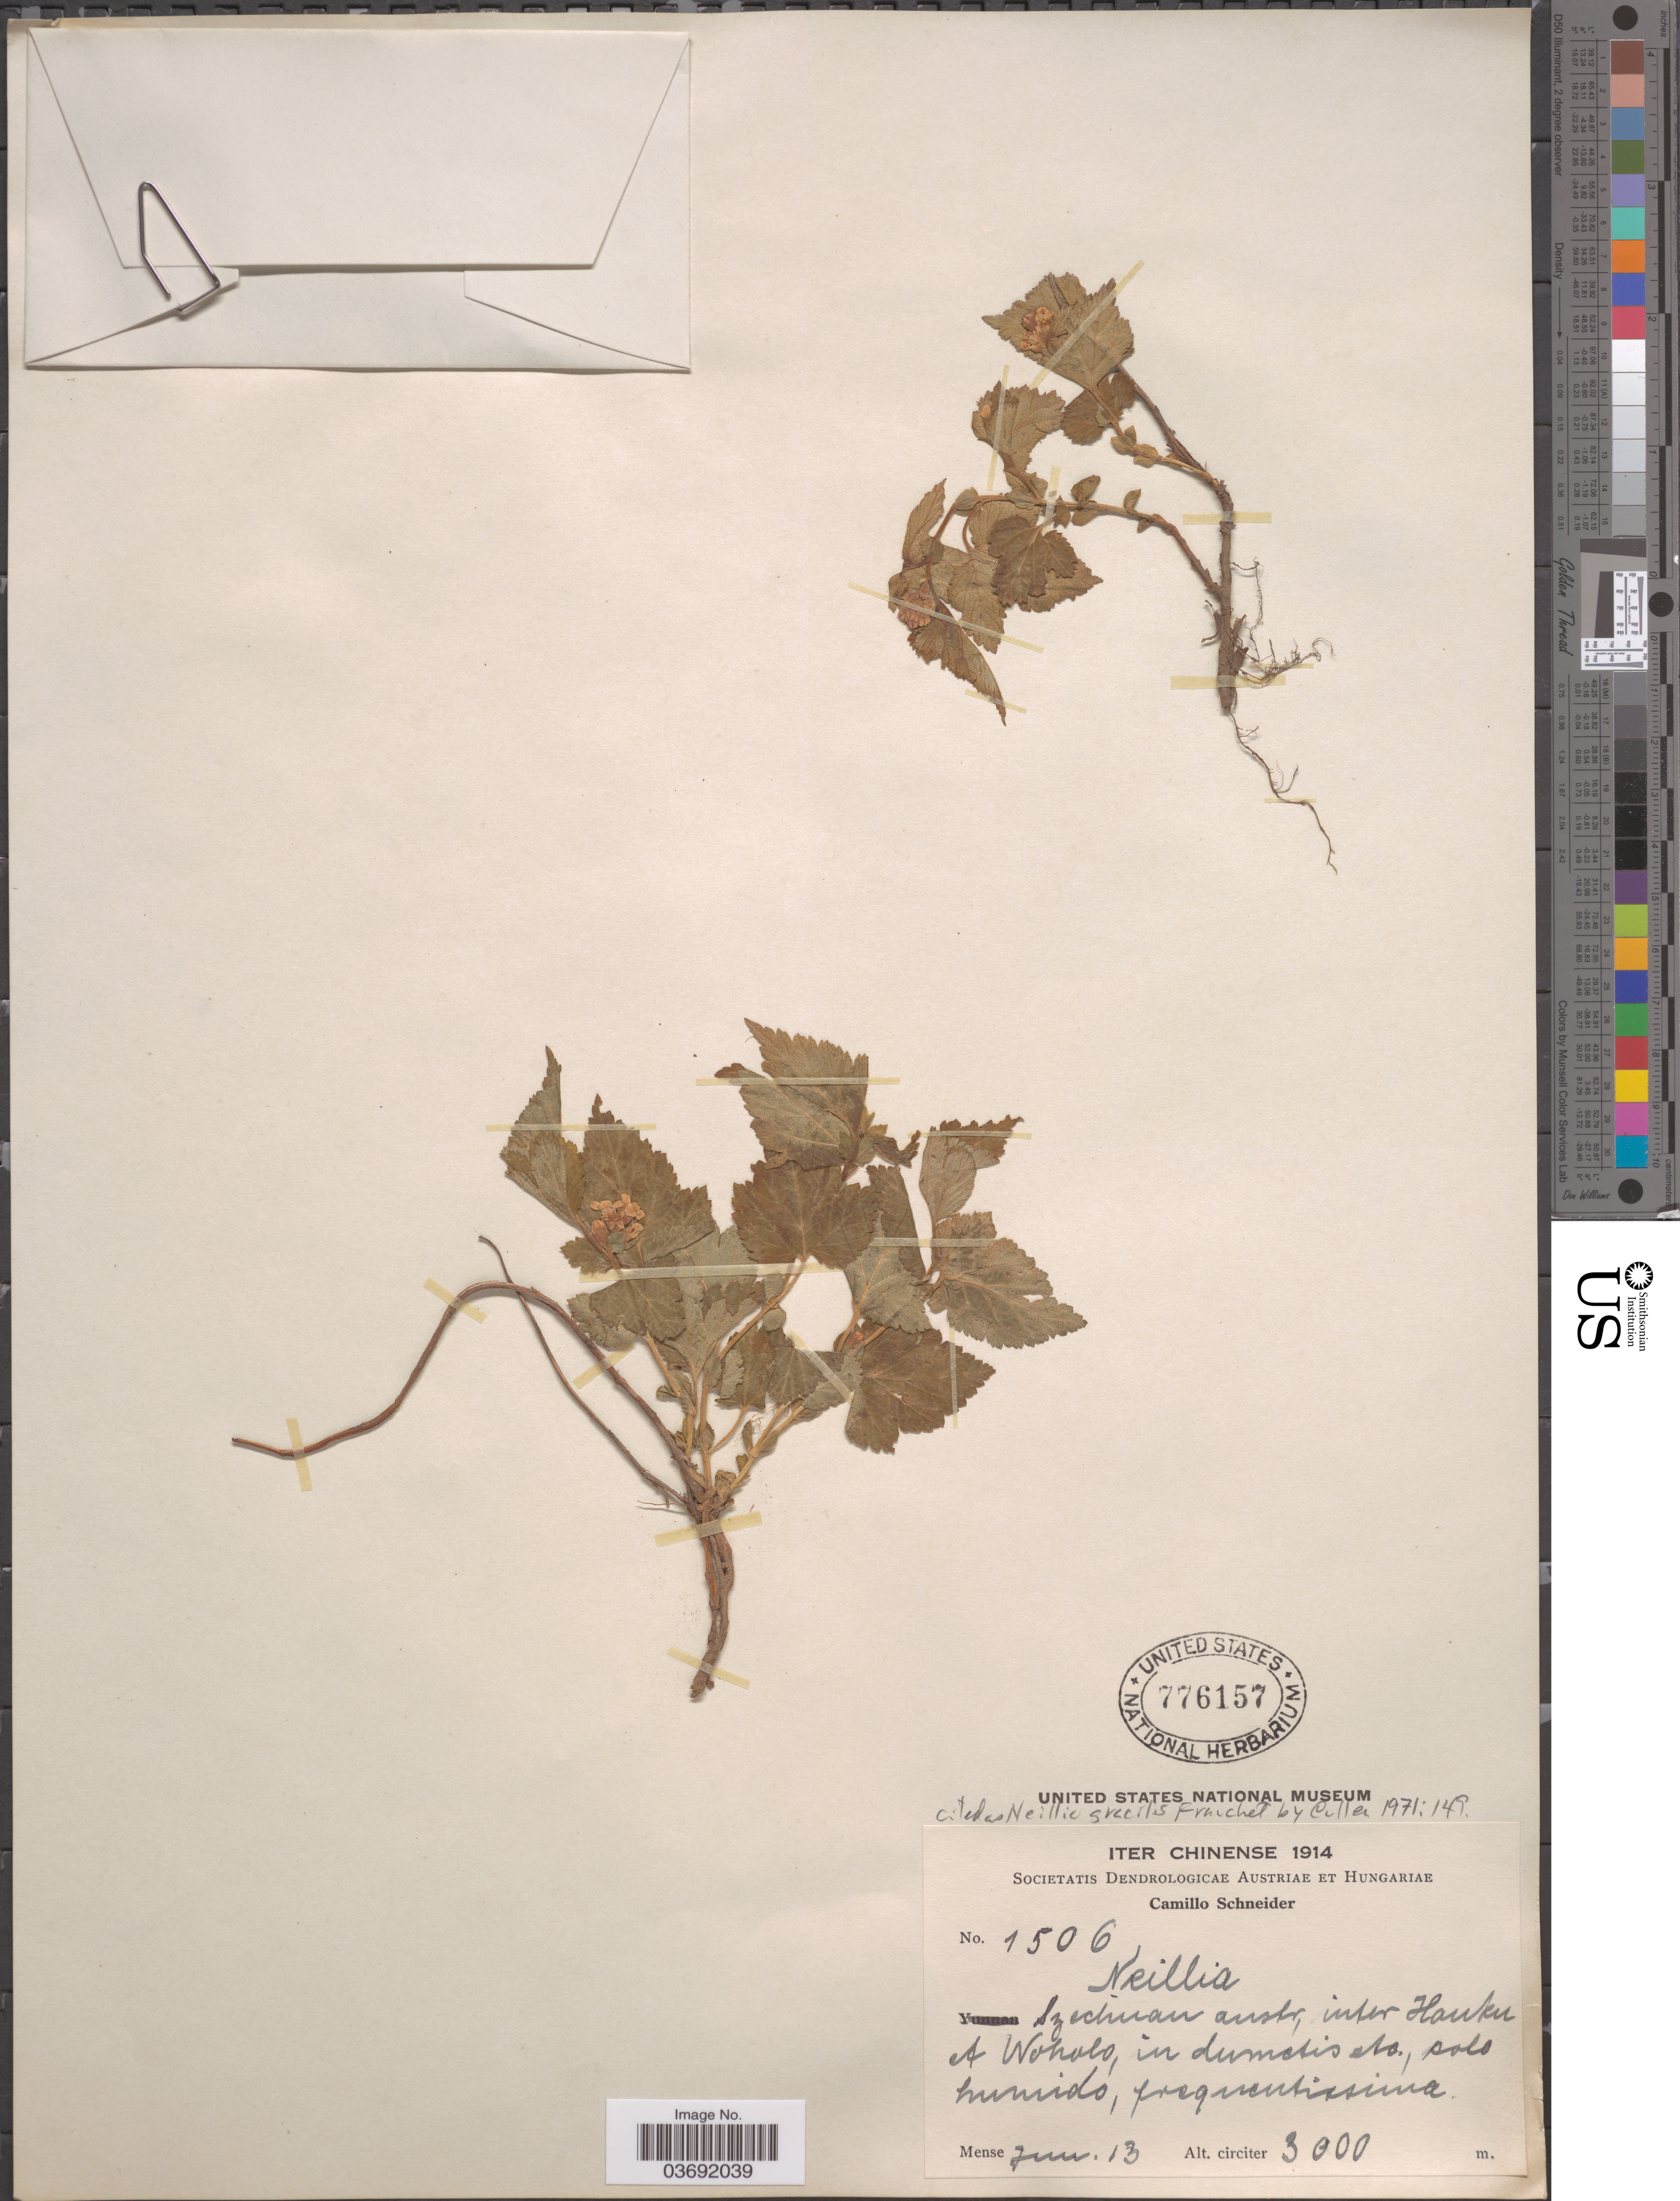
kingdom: Plantae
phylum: Tracheophyta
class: Magnoliopsida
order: Rosales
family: Rosaceae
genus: Neillia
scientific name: Neillia gracilis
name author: Franch.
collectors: C. K. Schneider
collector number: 1506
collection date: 1914-06-13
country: China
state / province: Sichuan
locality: Szechuan austr, inter Hanku [interpreted] et Woholo, in dumotis [interpreted] etc.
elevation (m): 3000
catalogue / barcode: US 776157